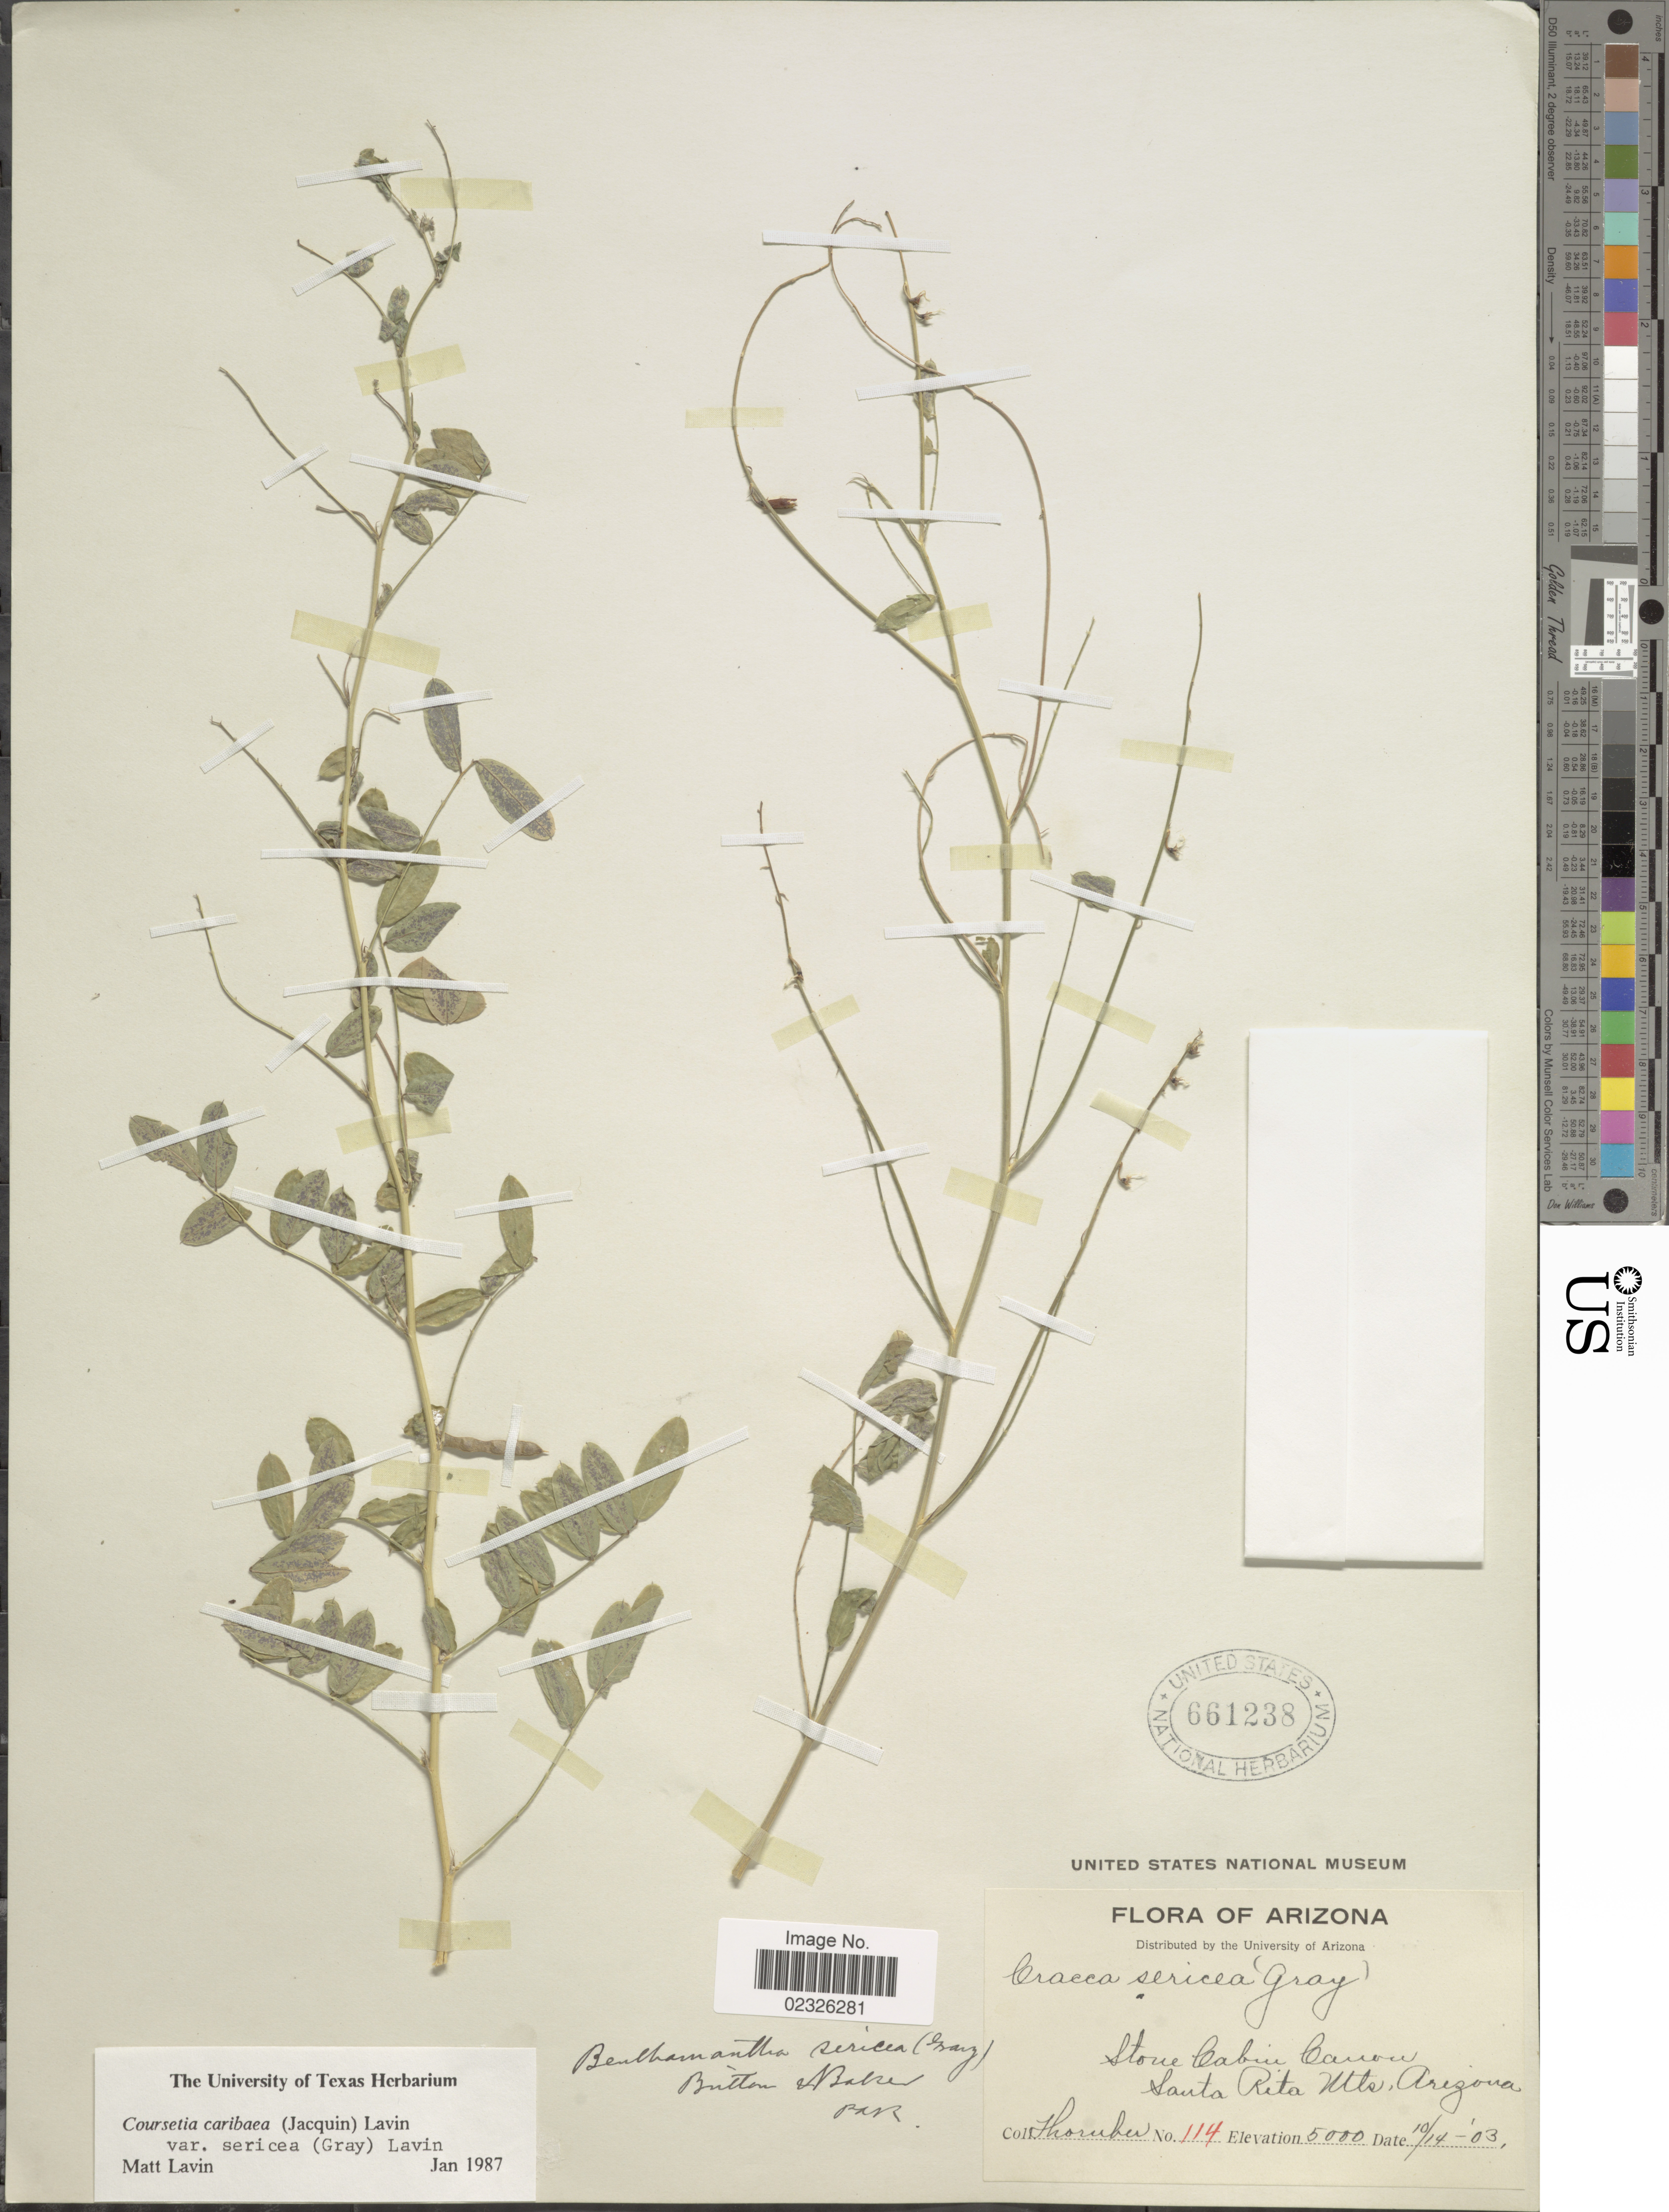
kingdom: Plantae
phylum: Tracheophyta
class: Magnoliopsida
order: Fabales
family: Fabaceae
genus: Coursetia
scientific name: Coursetia caribaea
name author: (Jacq.) Lavin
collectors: Thoruber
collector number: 114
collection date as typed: Transcribed d/m/y: 14/10/3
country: United States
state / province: Arizona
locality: Stone Cabin Canon. Santa Rita Mts.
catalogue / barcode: US 661238